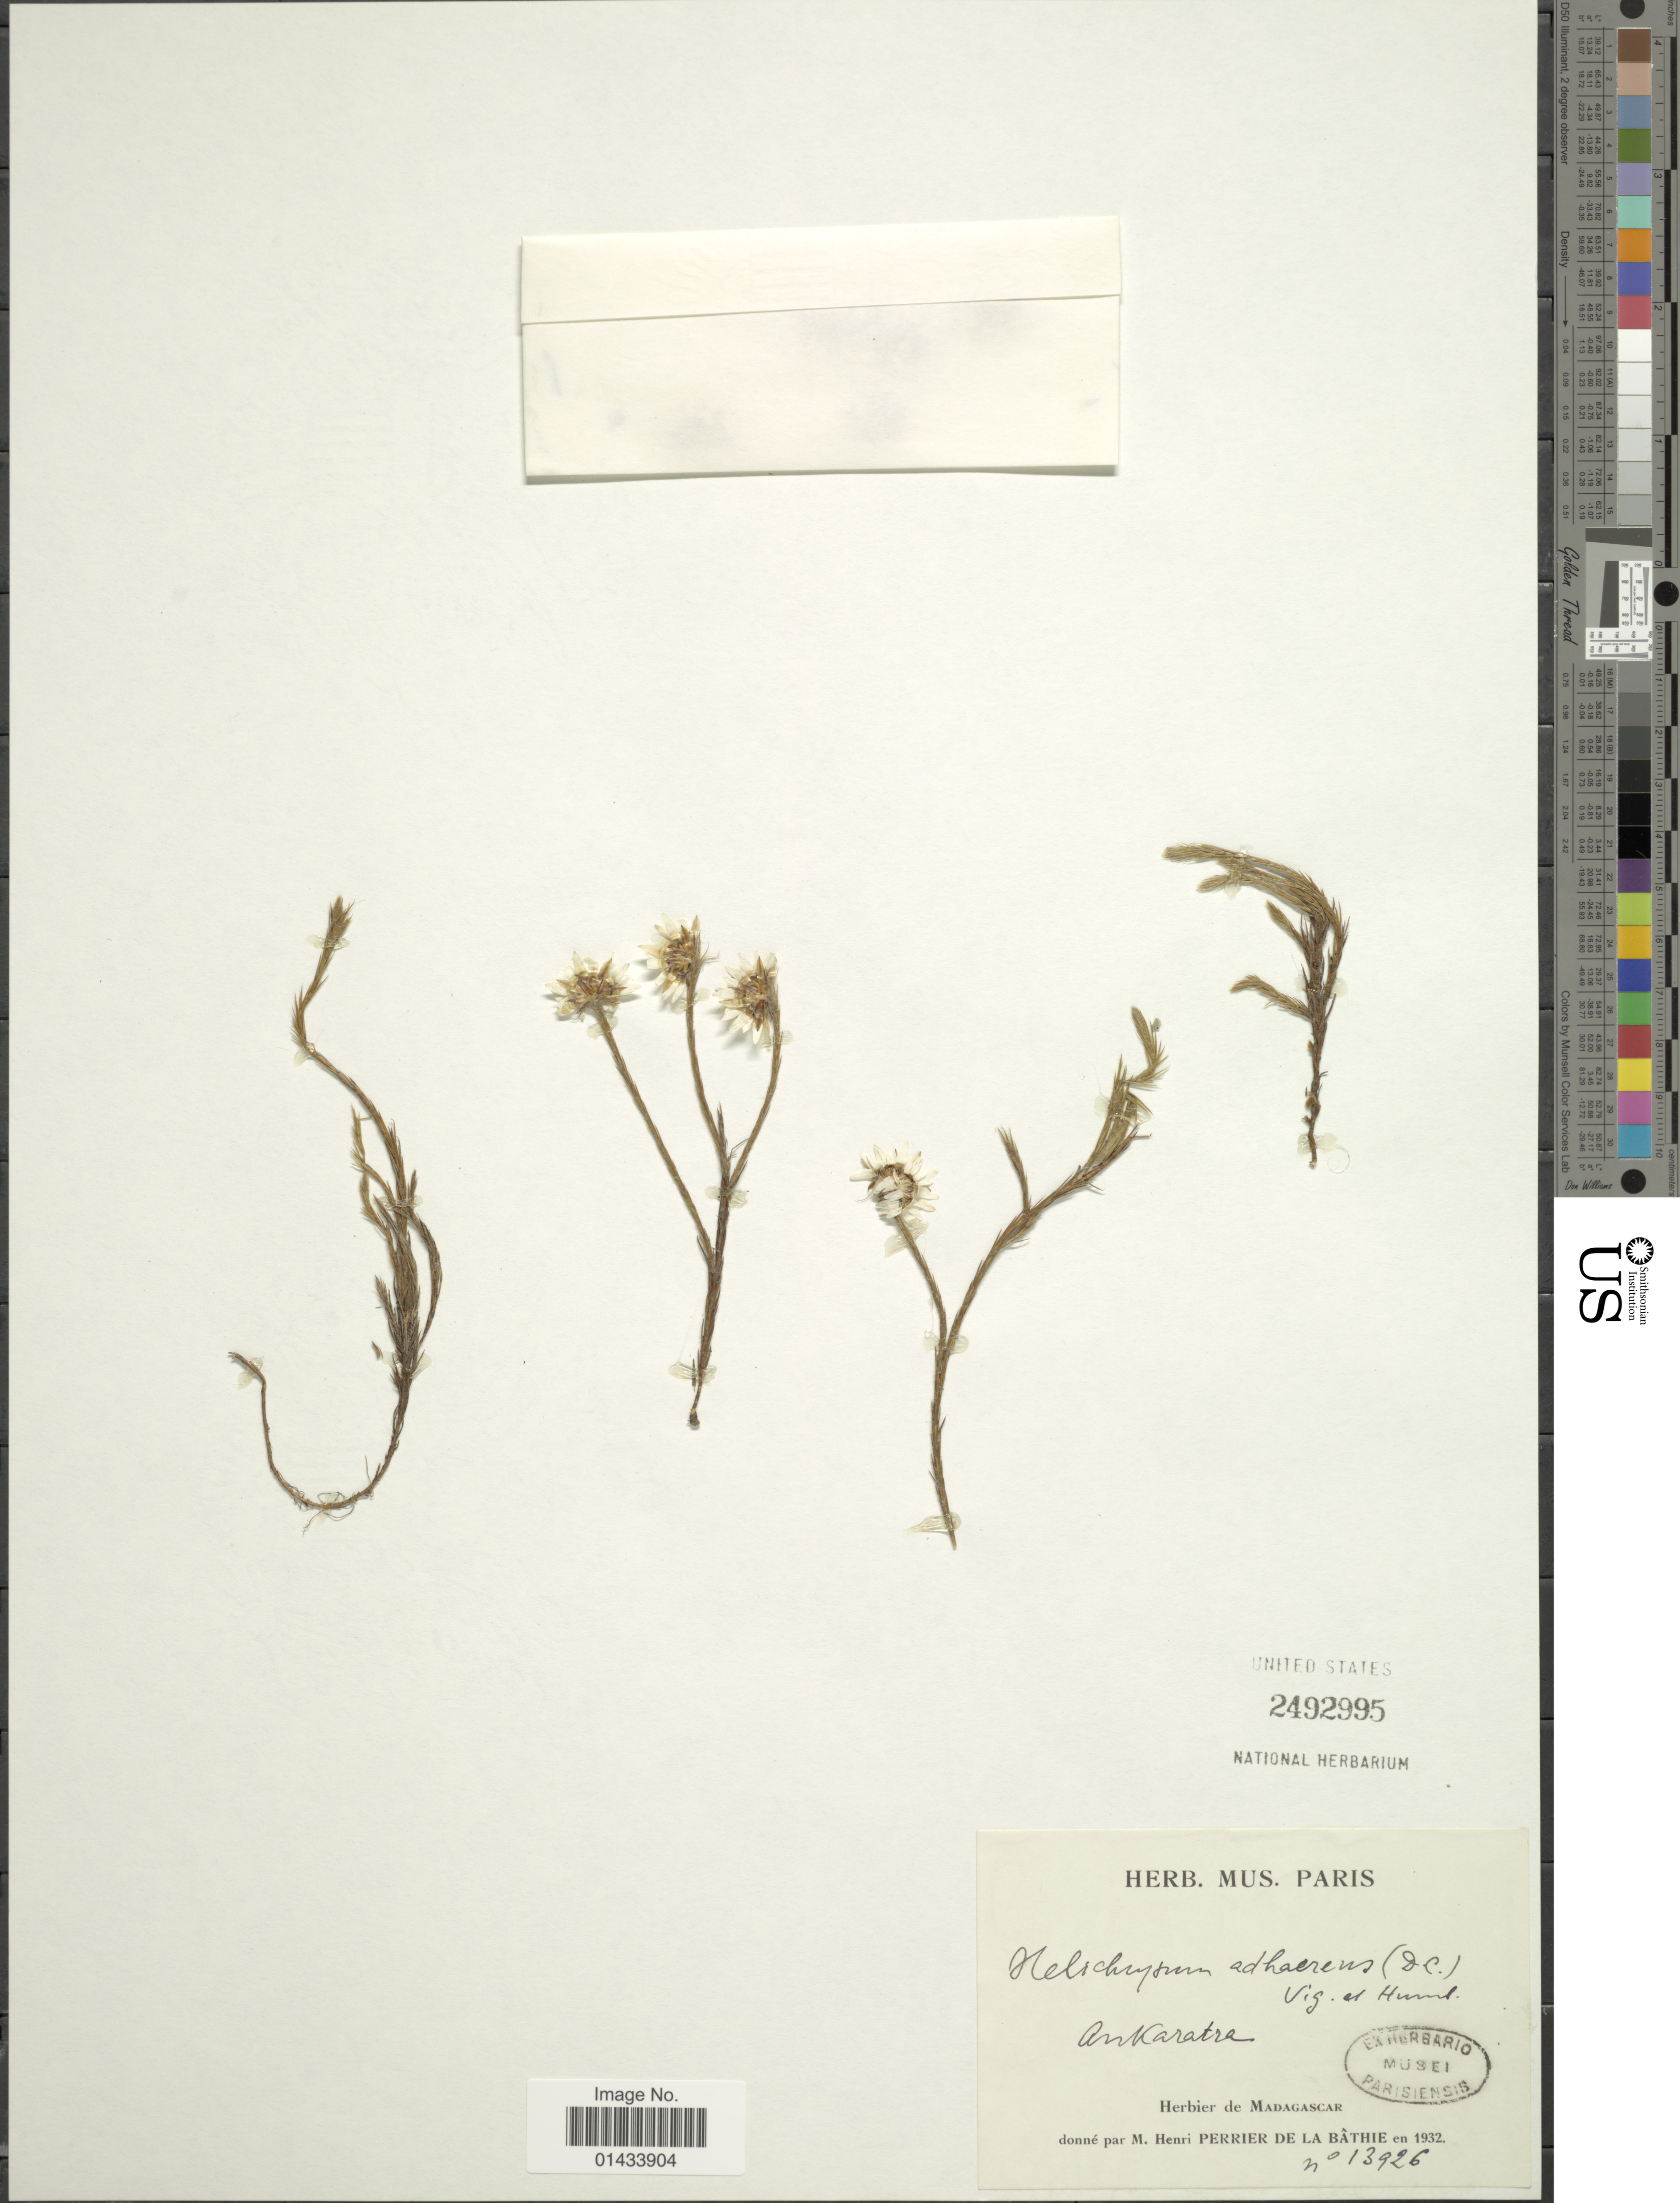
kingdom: Plantae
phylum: Tracheophyta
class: Magnoliopsida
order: Asterales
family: Asteraceae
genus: Helichrysum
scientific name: Helichrysum sp.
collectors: H. Perrier de la Bâthie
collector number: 13926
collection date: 1932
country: Madagascar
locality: Ankaratra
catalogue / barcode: US 2492995